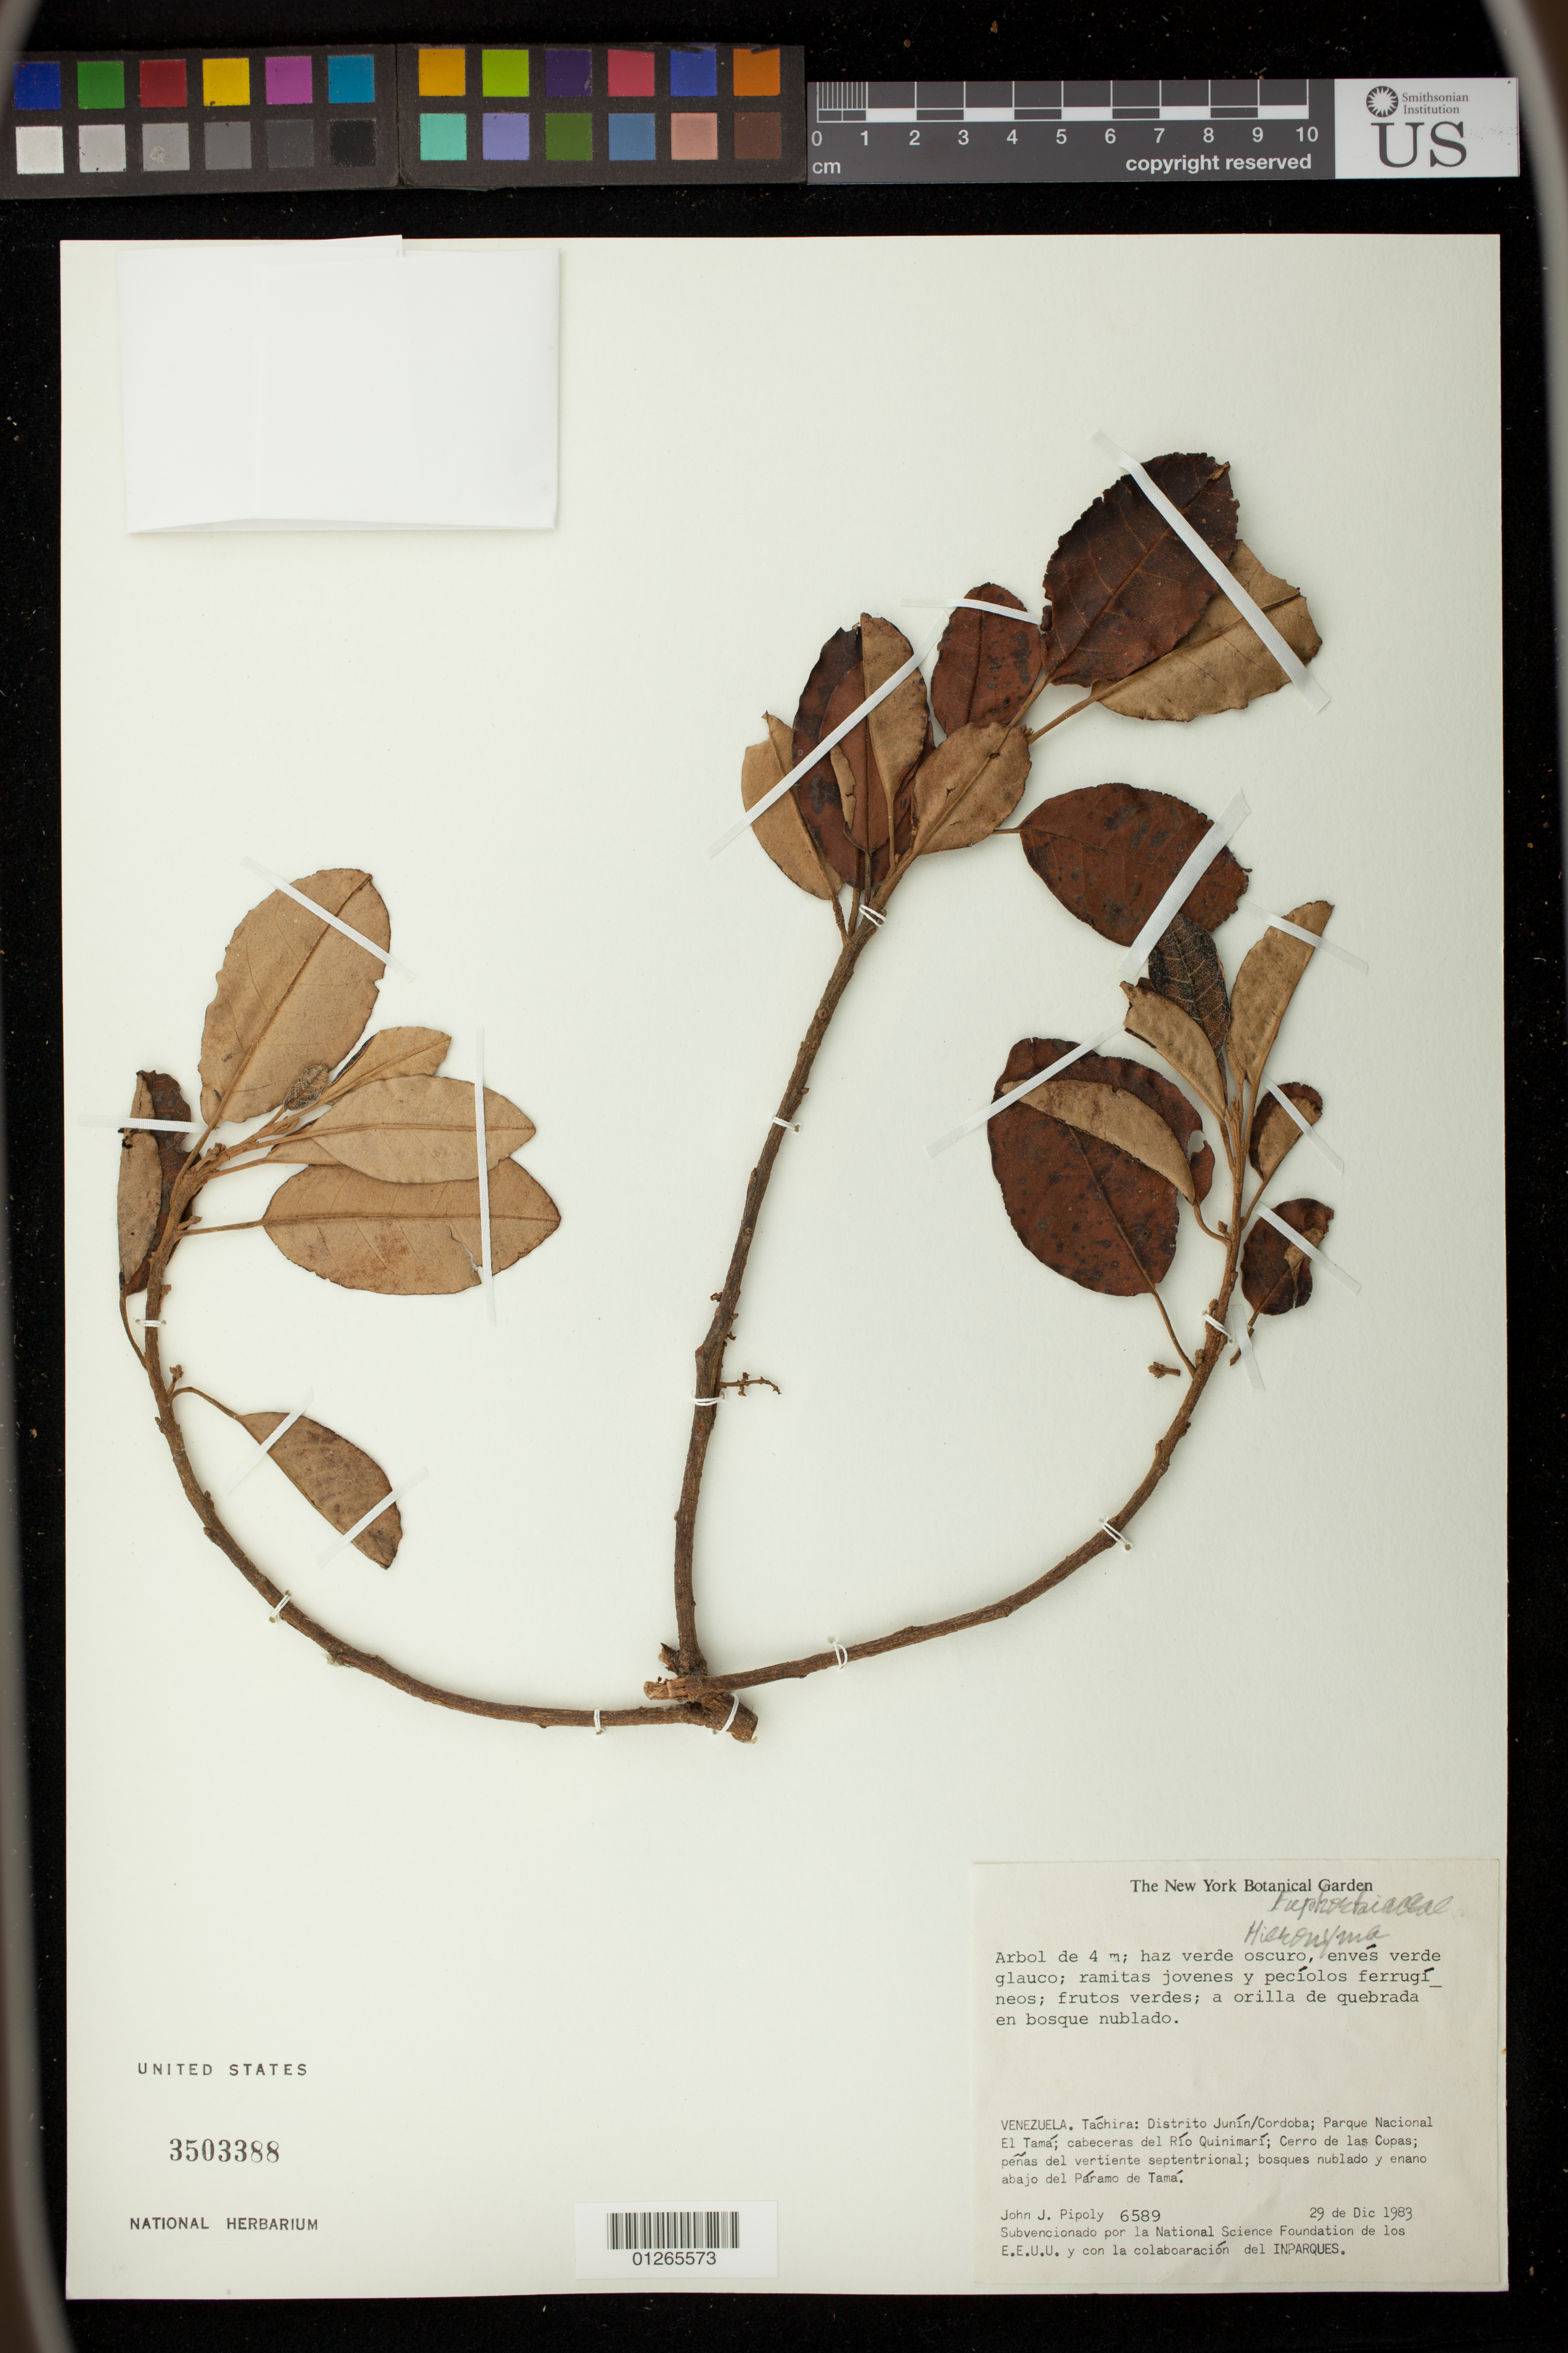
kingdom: Plantae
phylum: Tracheophyta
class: Magnoliopsida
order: Malpighiales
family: Phyllanthaceae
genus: Hieronyma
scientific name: Hieronyma sp.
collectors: J. J. Pipoly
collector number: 6589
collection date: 1983-12-29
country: Venezuela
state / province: Tachira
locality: Itacambira, 2 Km W da cidade, na Rodovia para Juramento, no alto da serra.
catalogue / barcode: US 3503388